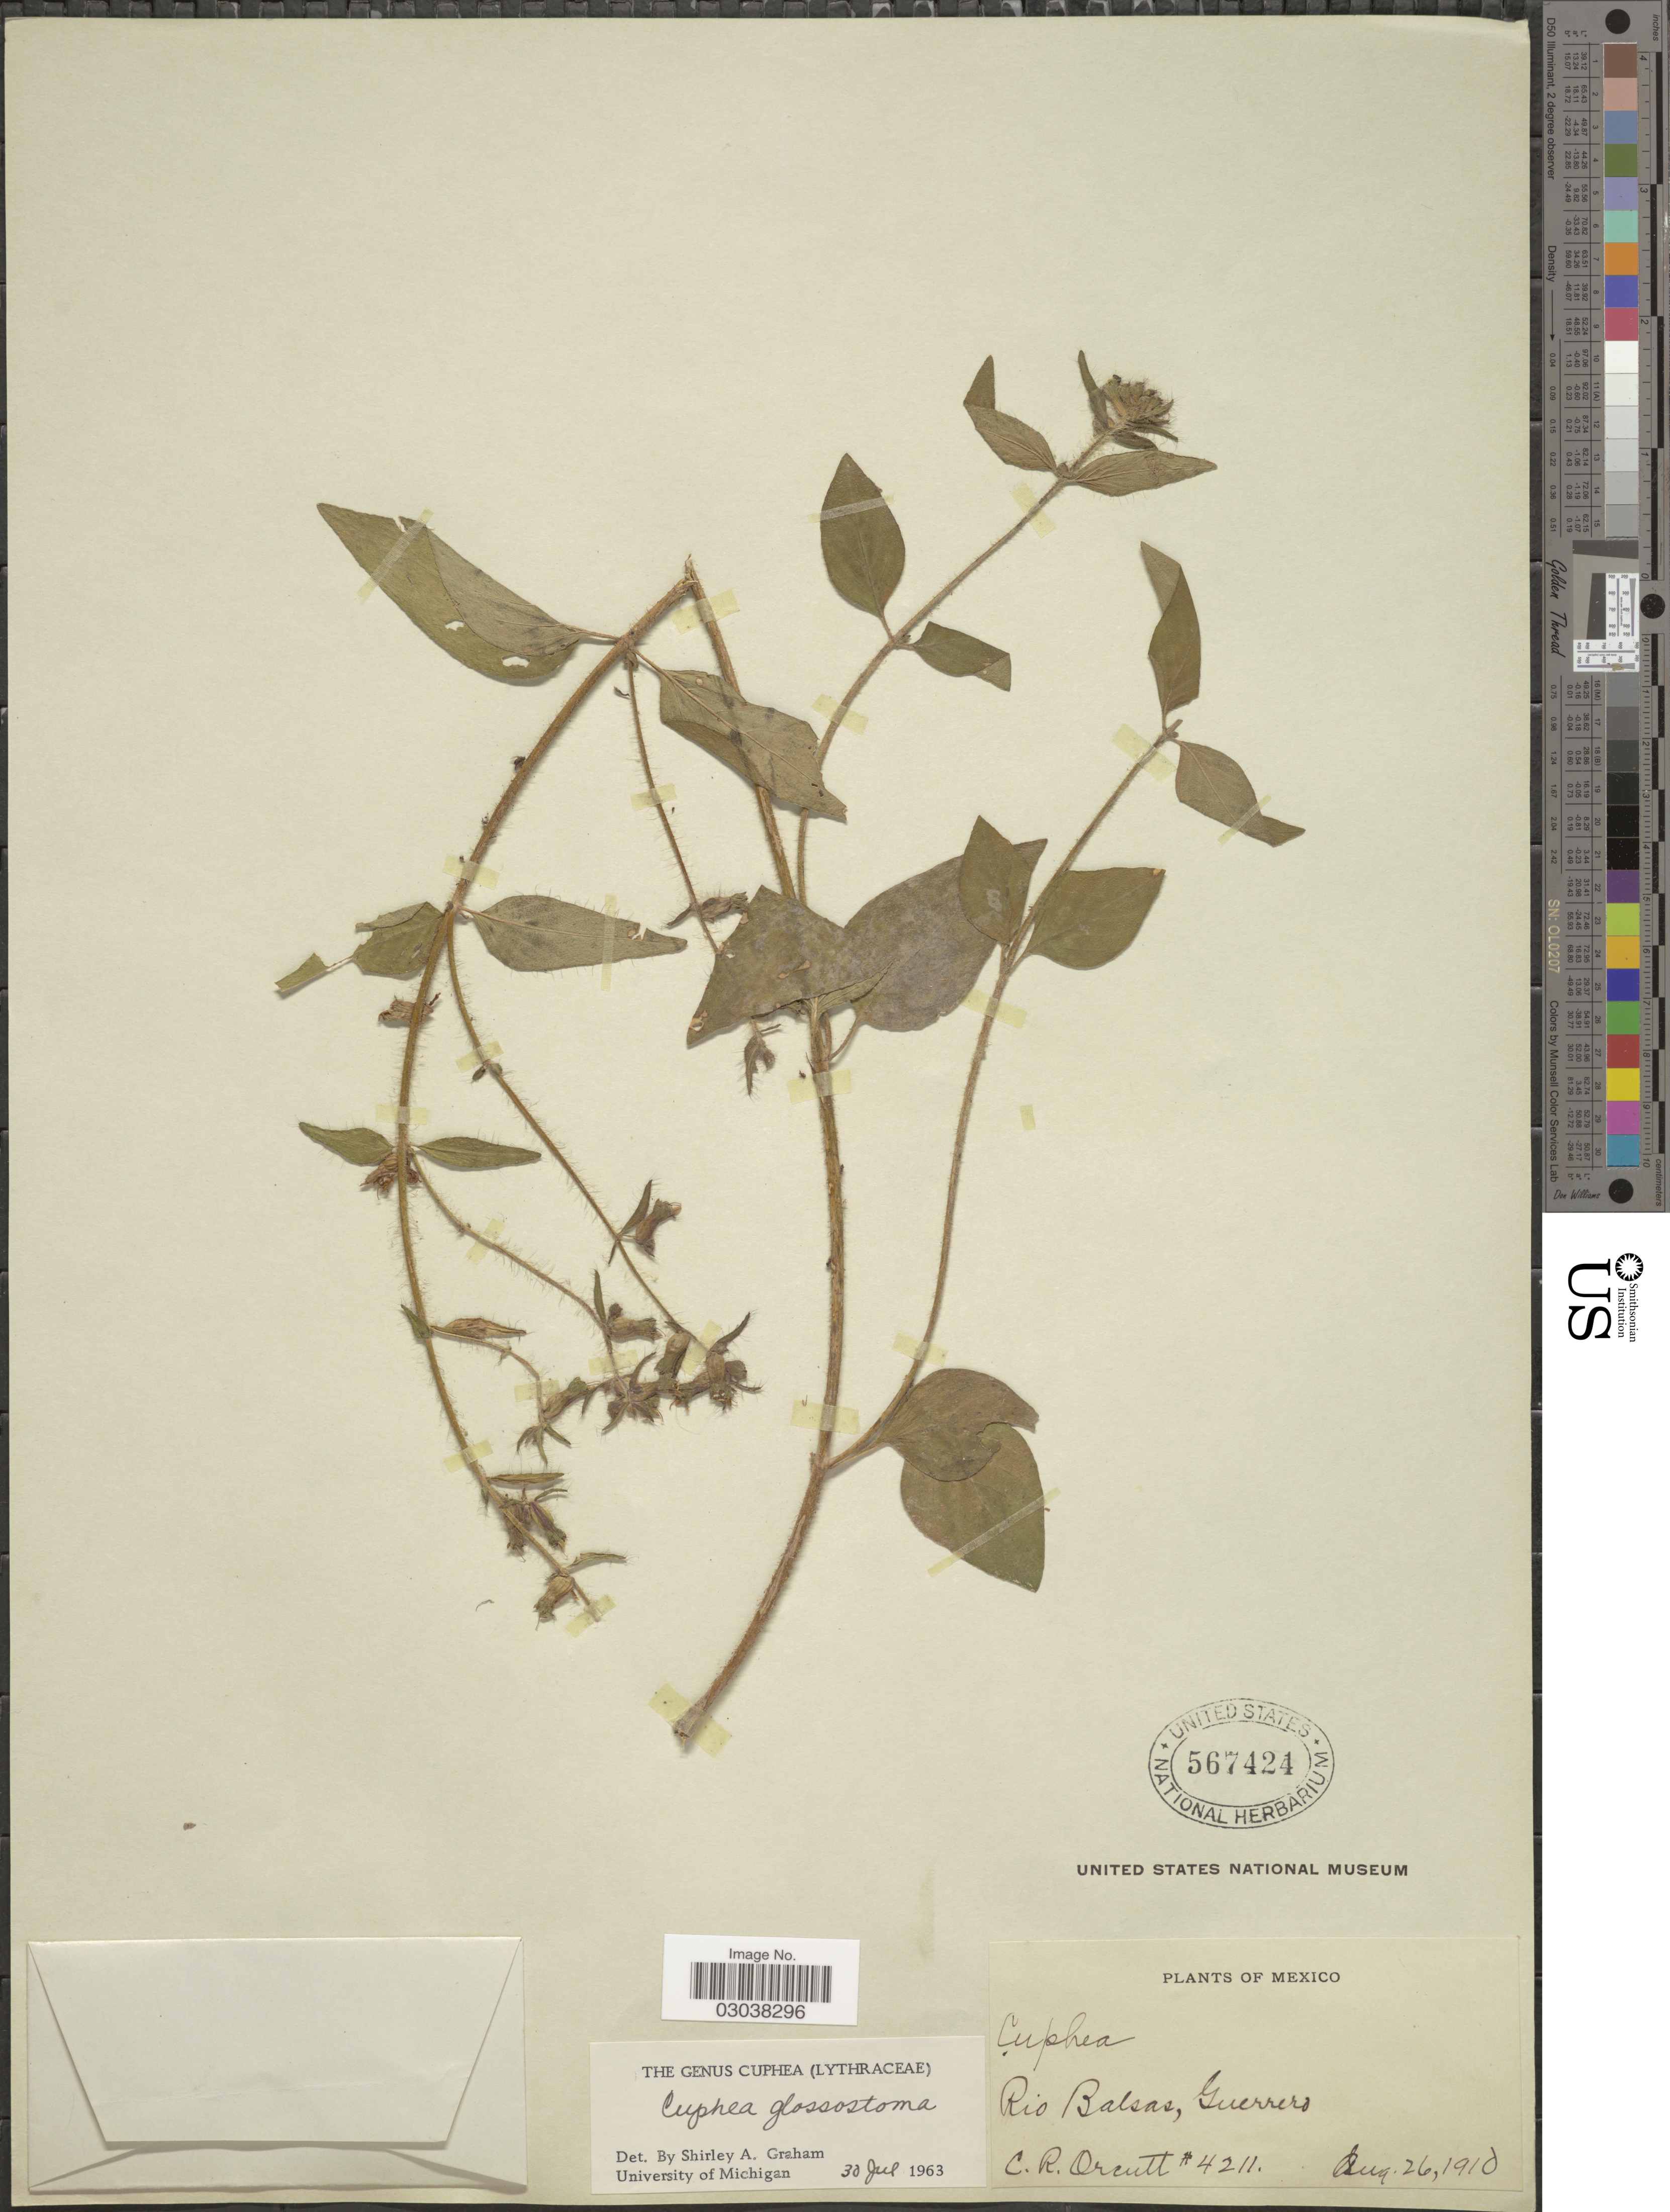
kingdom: Plantae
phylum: Tracheophyta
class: Magnoliopsida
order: Myrtales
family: Lythraceae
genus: Cuphea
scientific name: Cuphea glossostoma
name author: Koehne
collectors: C. R. Orcutt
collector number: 4211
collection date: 1910-08-26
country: Mexico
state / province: Guerrero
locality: Rio Balsas.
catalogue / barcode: US 567424